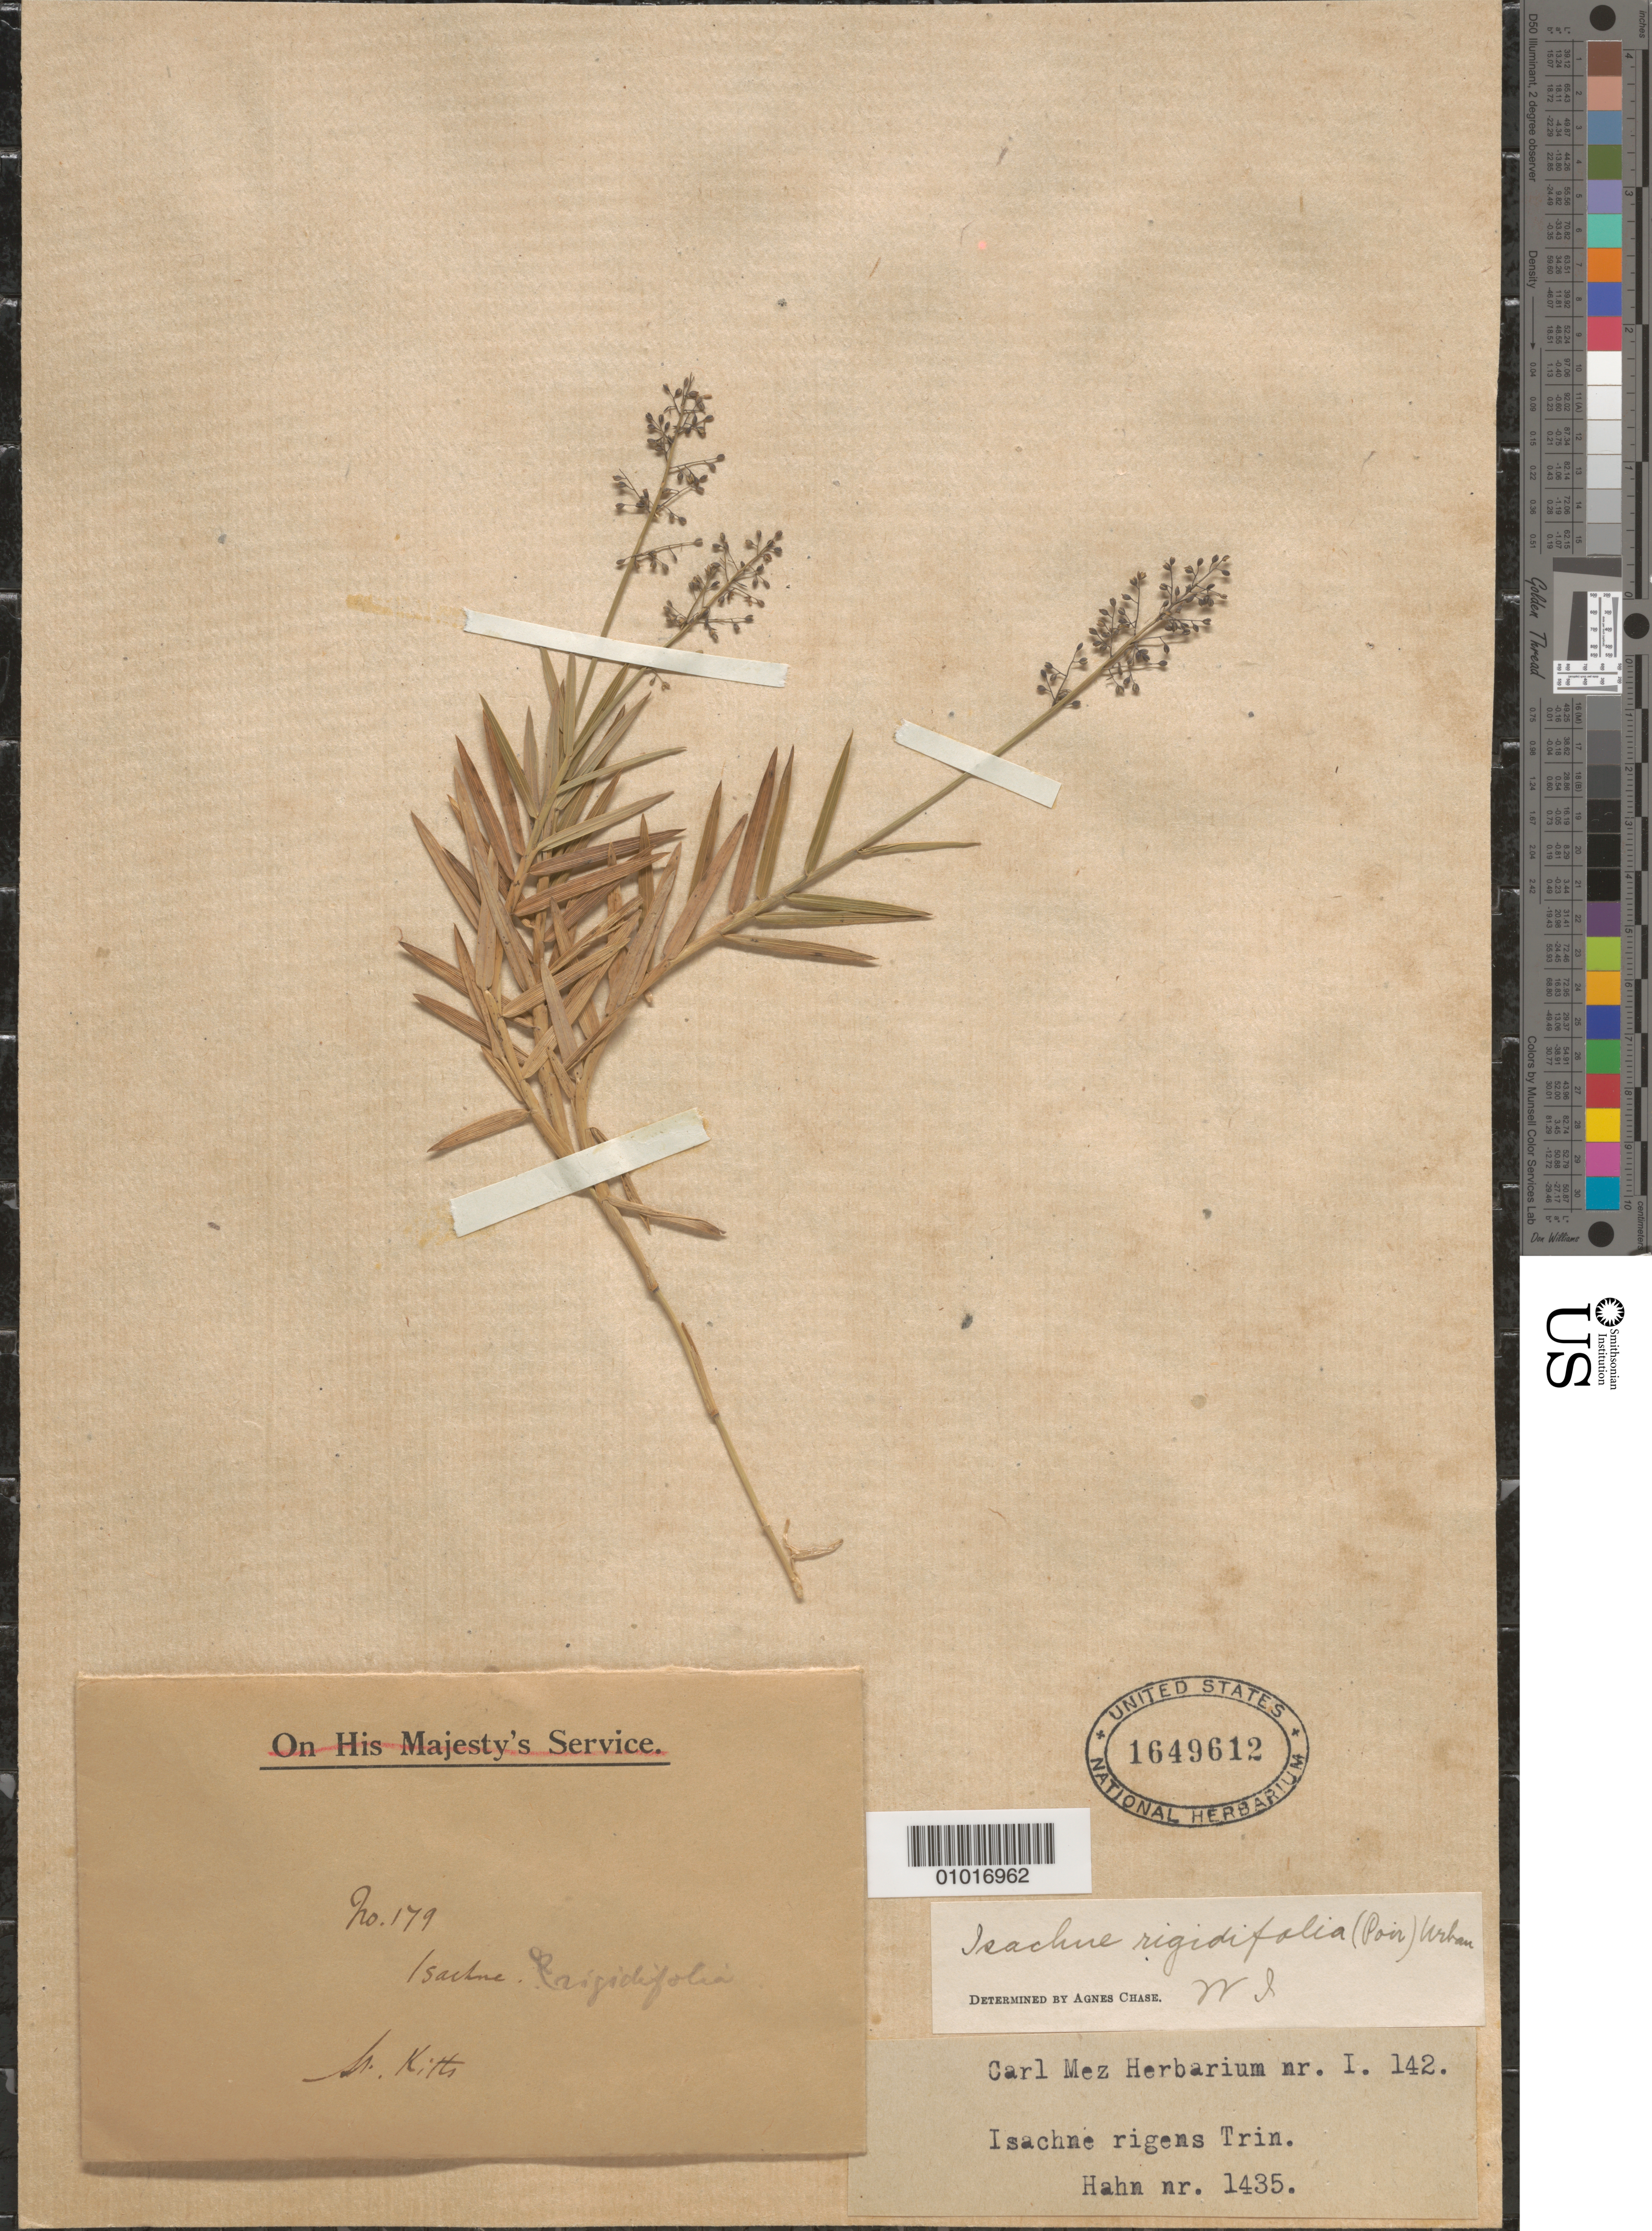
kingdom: Plantae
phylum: Tracheophyta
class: Liliopsida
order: Poales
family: Poaceae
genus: Isachne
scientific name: Isachne rigidifolia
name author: (Poir.) Urb.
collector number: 1435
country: St. Christopher-Nevis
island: St. Christopher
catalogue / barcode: US 1649612